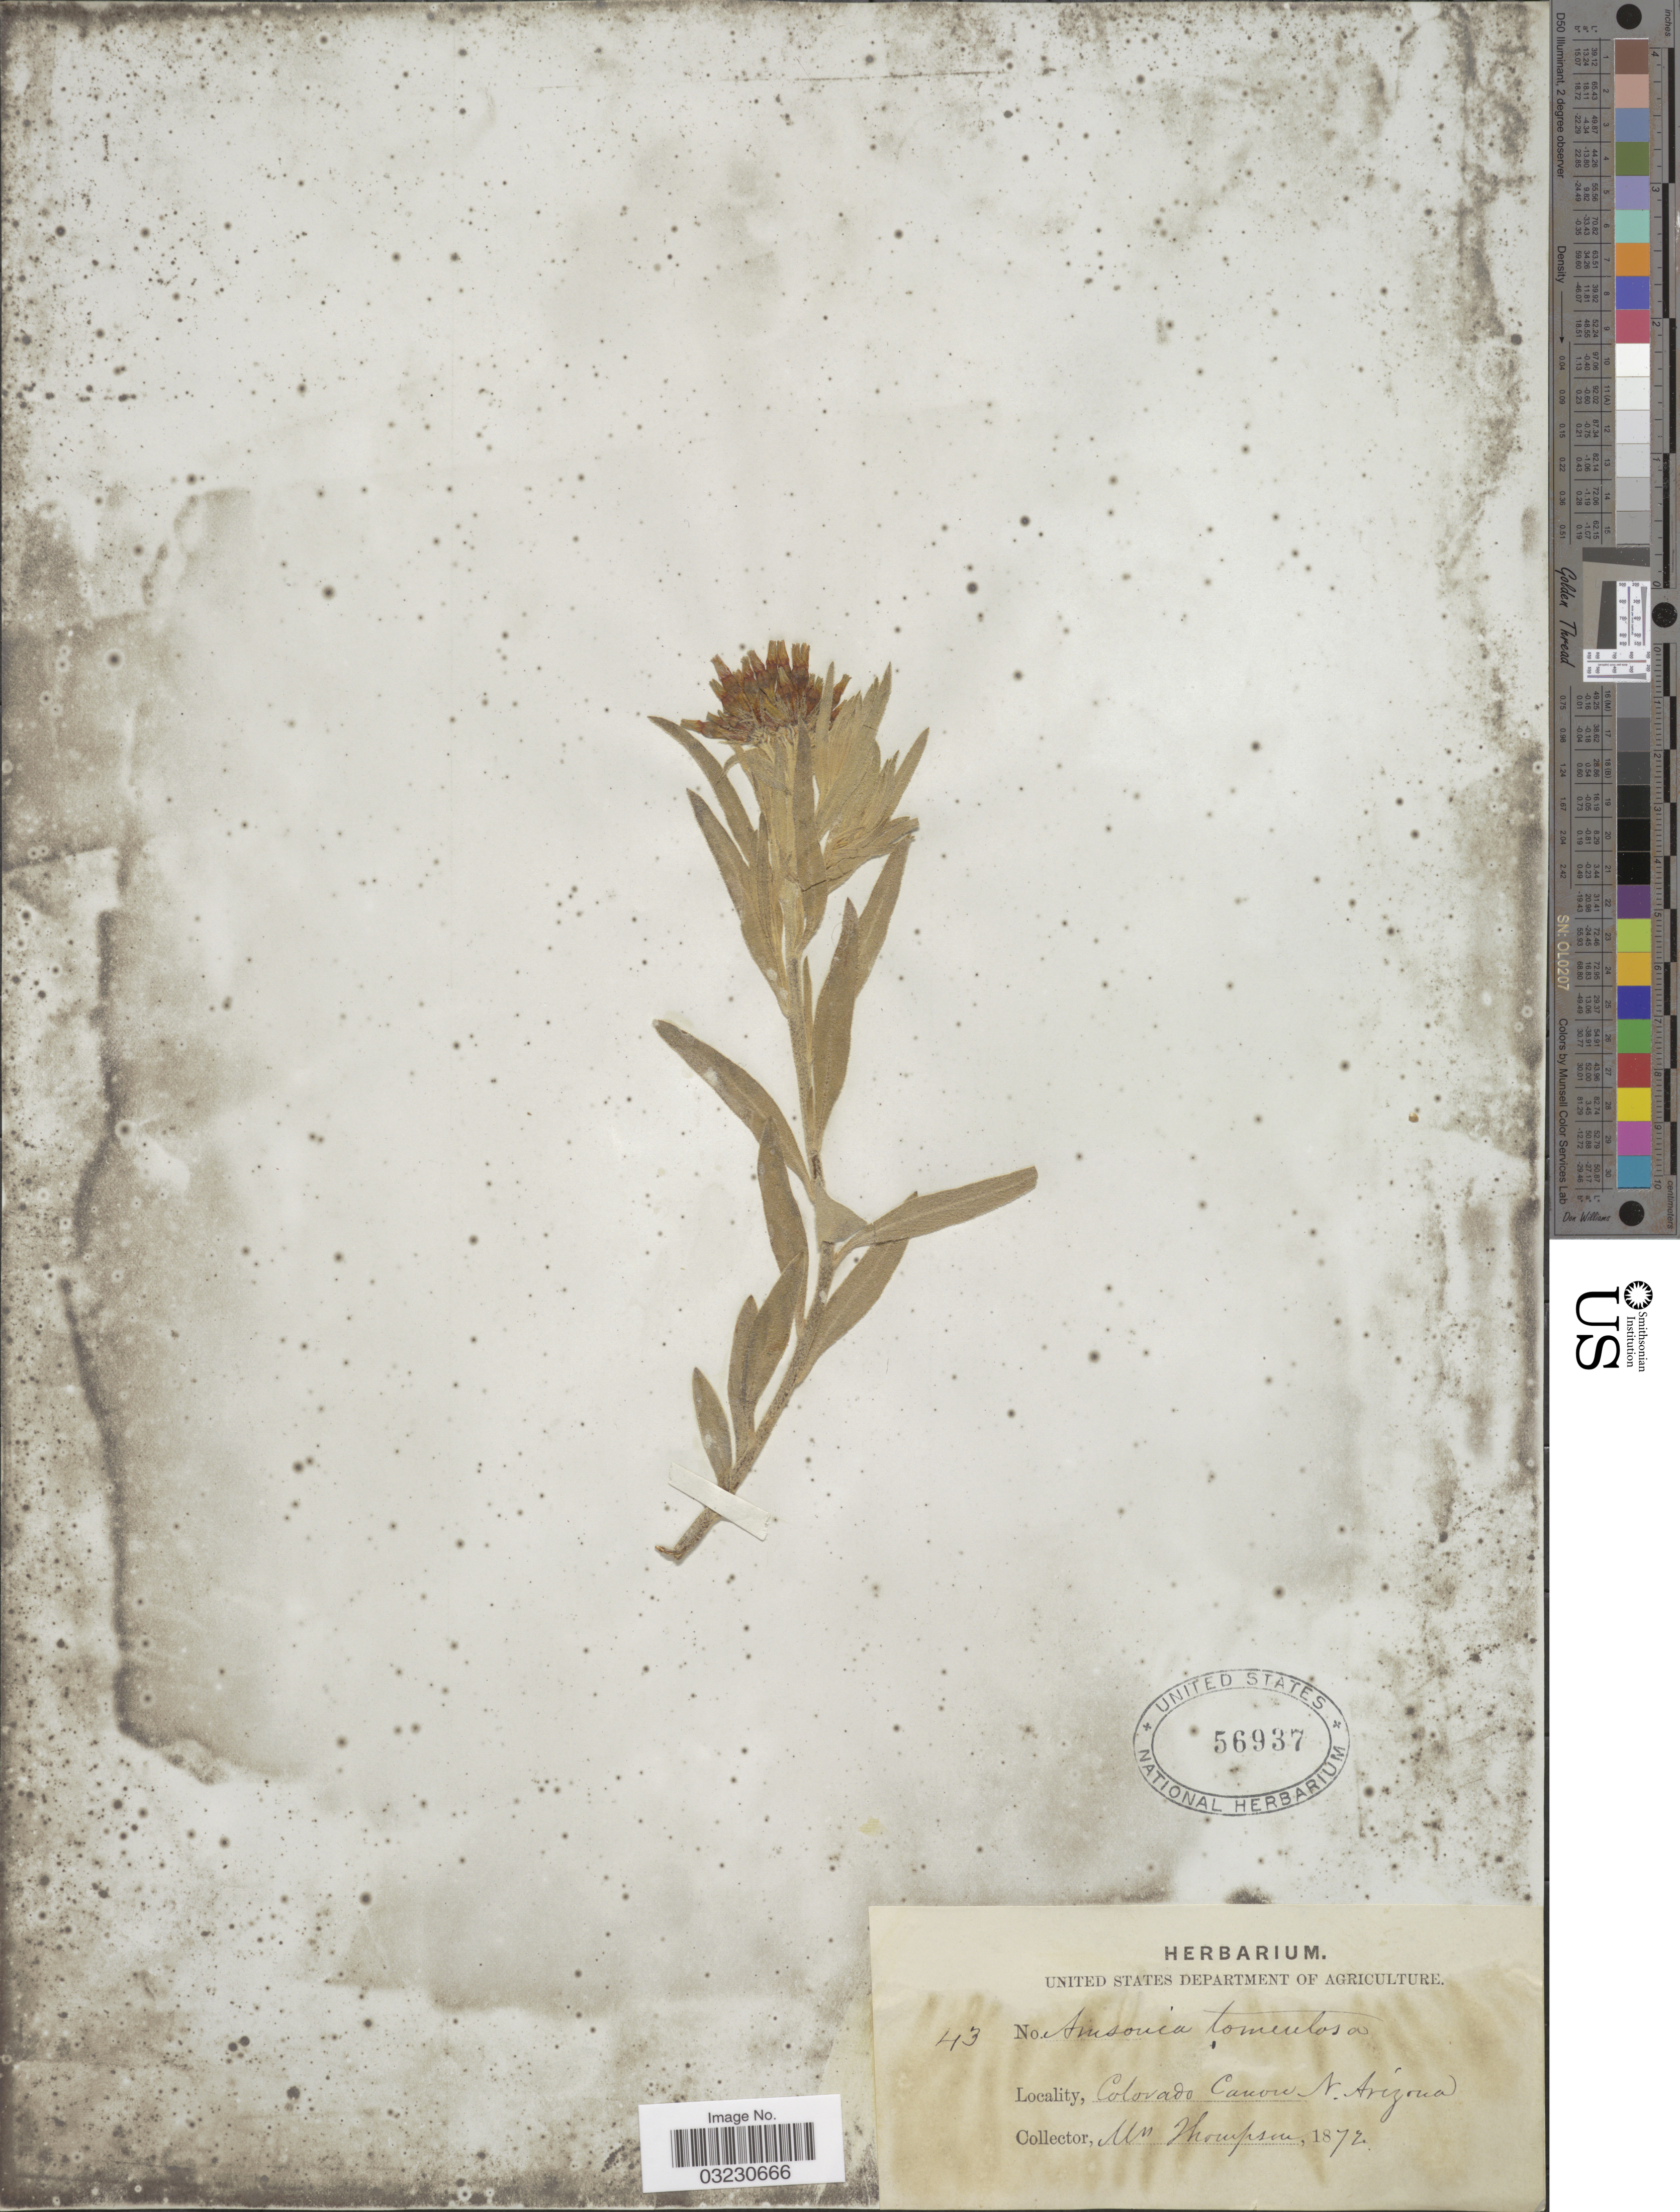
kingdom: Plantae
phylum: Tracheophyta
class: Magnoliopsida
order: Gentianales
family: Apocynaceae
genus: Amsonia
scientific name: Amsonia tomentosa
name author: Torr. & Frém.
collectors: Thompson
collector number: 43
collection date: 1872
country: United States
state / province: Arizona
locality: Colorado Canon, N. Arizona.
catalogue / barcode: US 56937